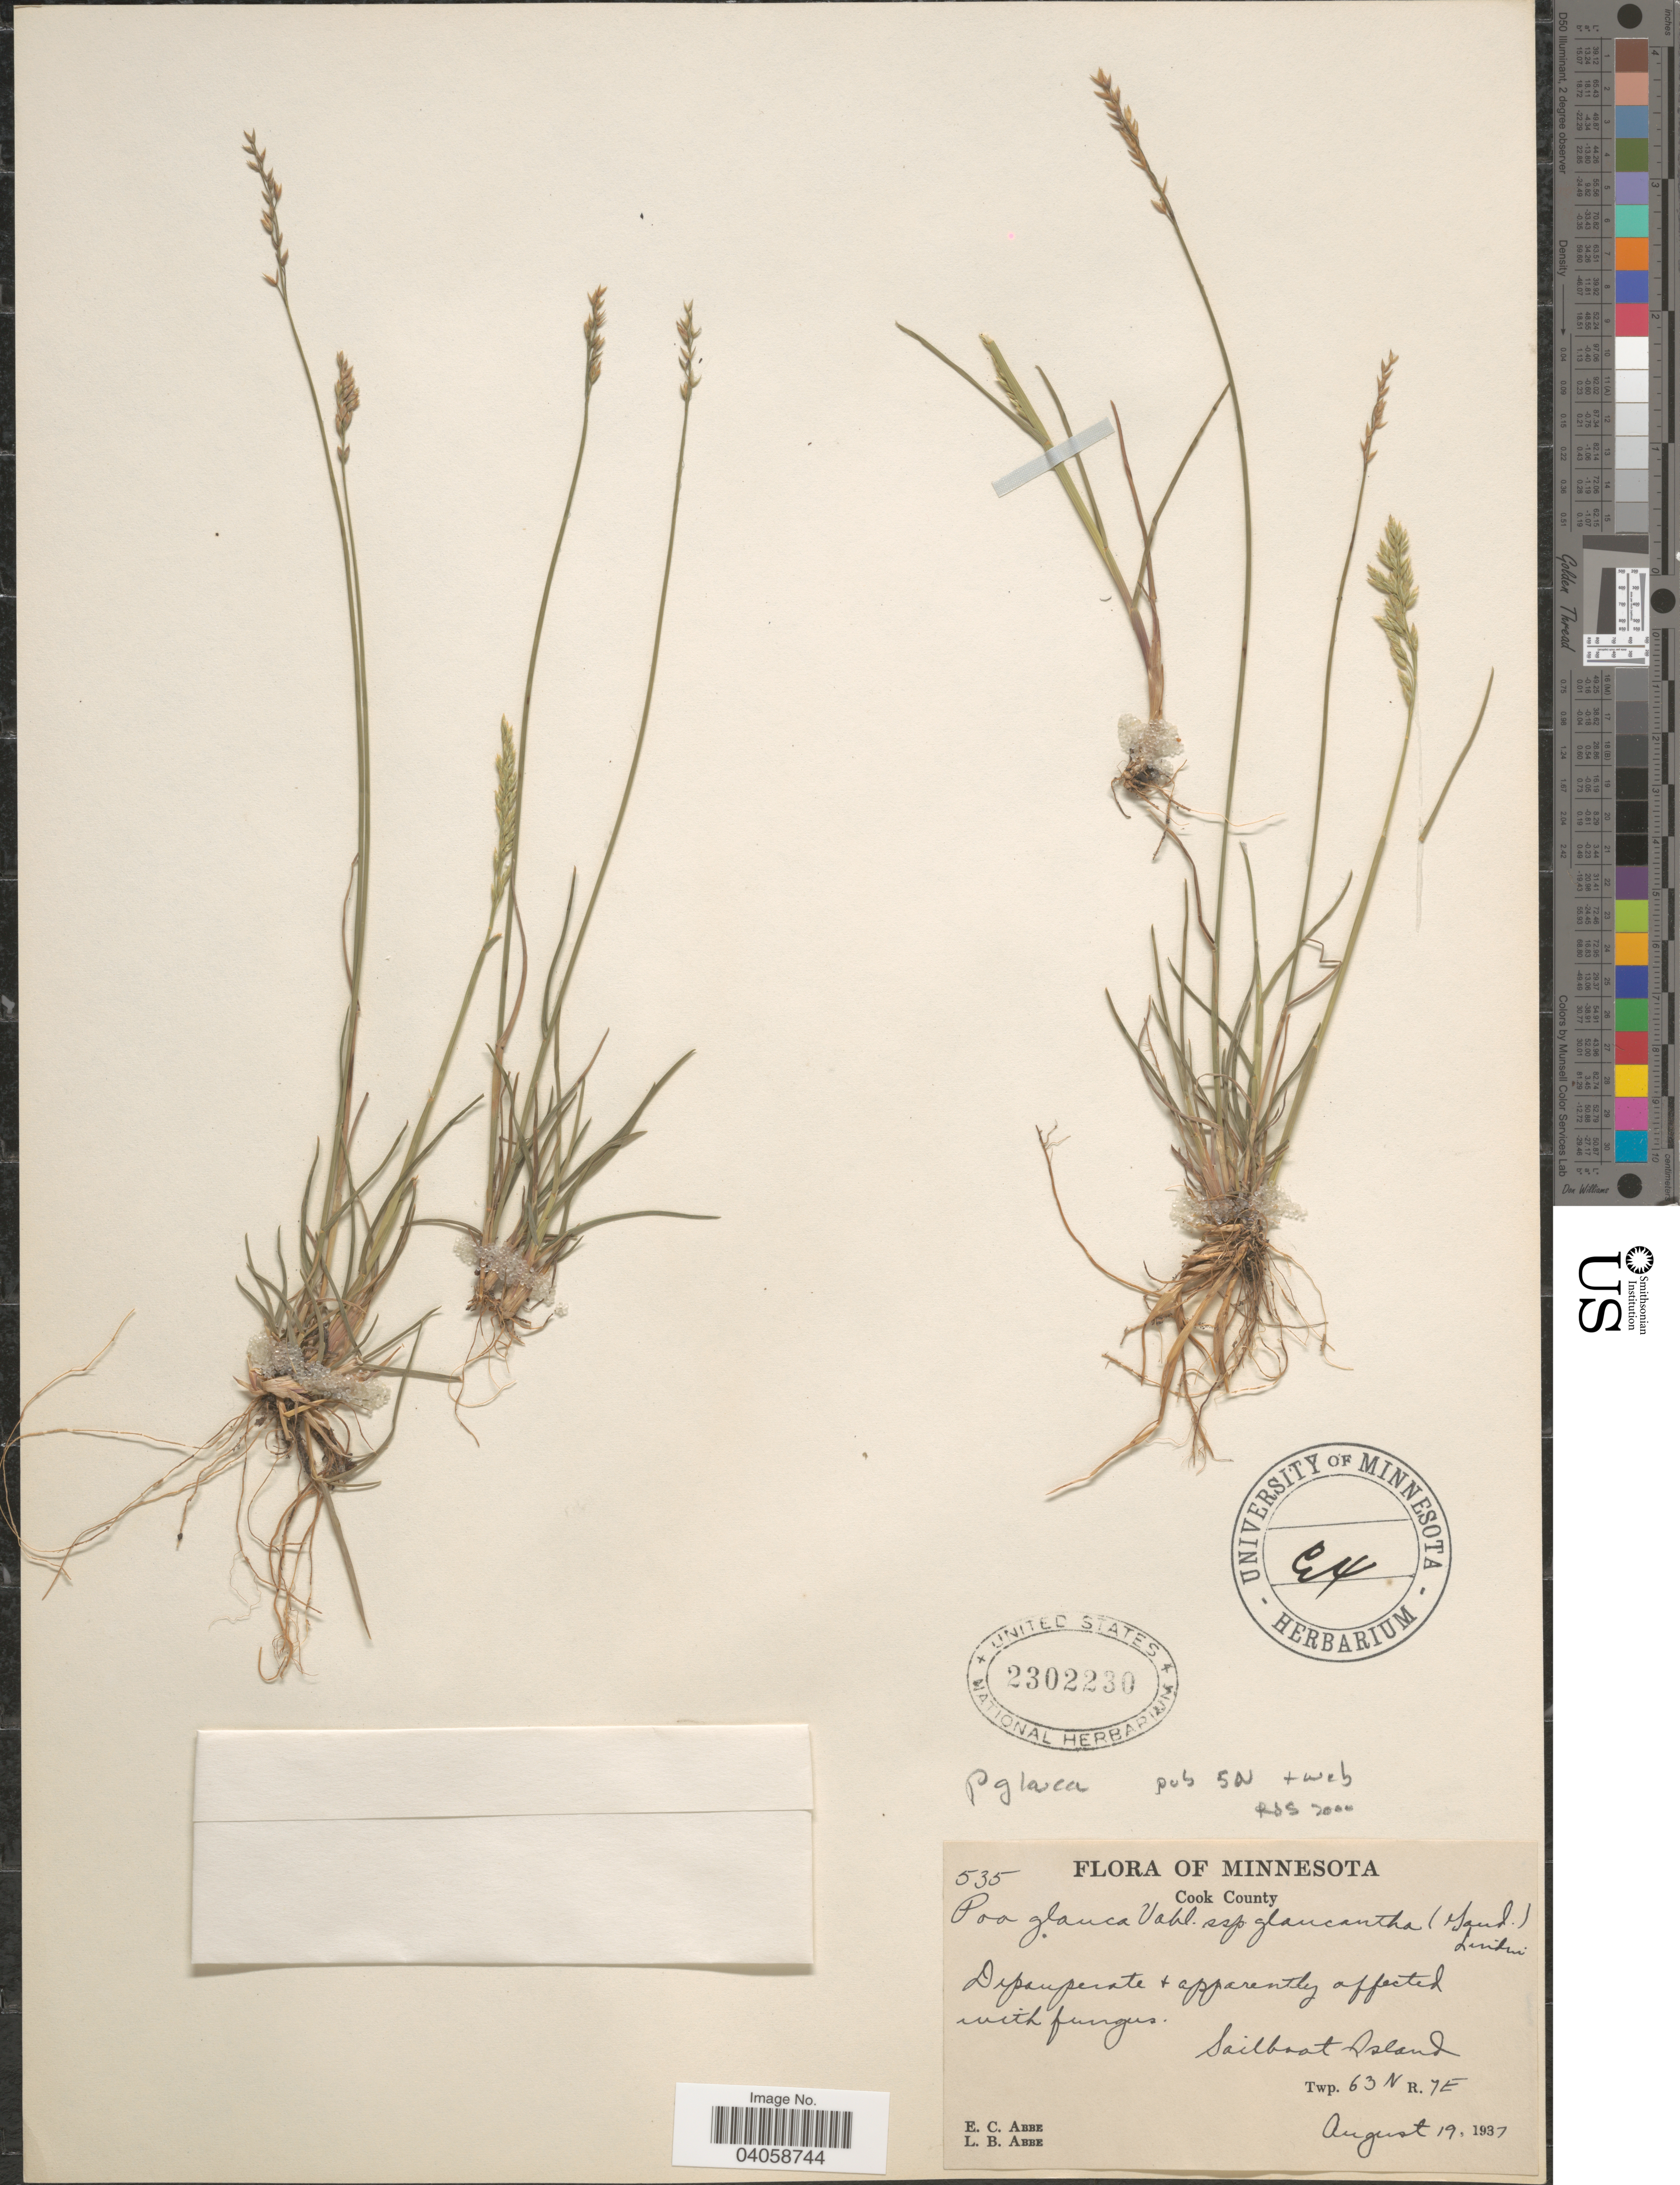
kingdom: Plantae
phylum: Tracheophyta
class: Liliopsida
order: Poales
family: Poaceae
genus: Poa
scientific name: Poa glauca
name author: Vahl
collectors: E. C. Abbe & L. B. Abbe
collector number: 535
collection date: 1937-08-19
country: United States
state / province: Minnesota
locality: Cook County. Sailboat Island. Twp. 63 N R. 7E.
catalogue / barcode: US 2302230